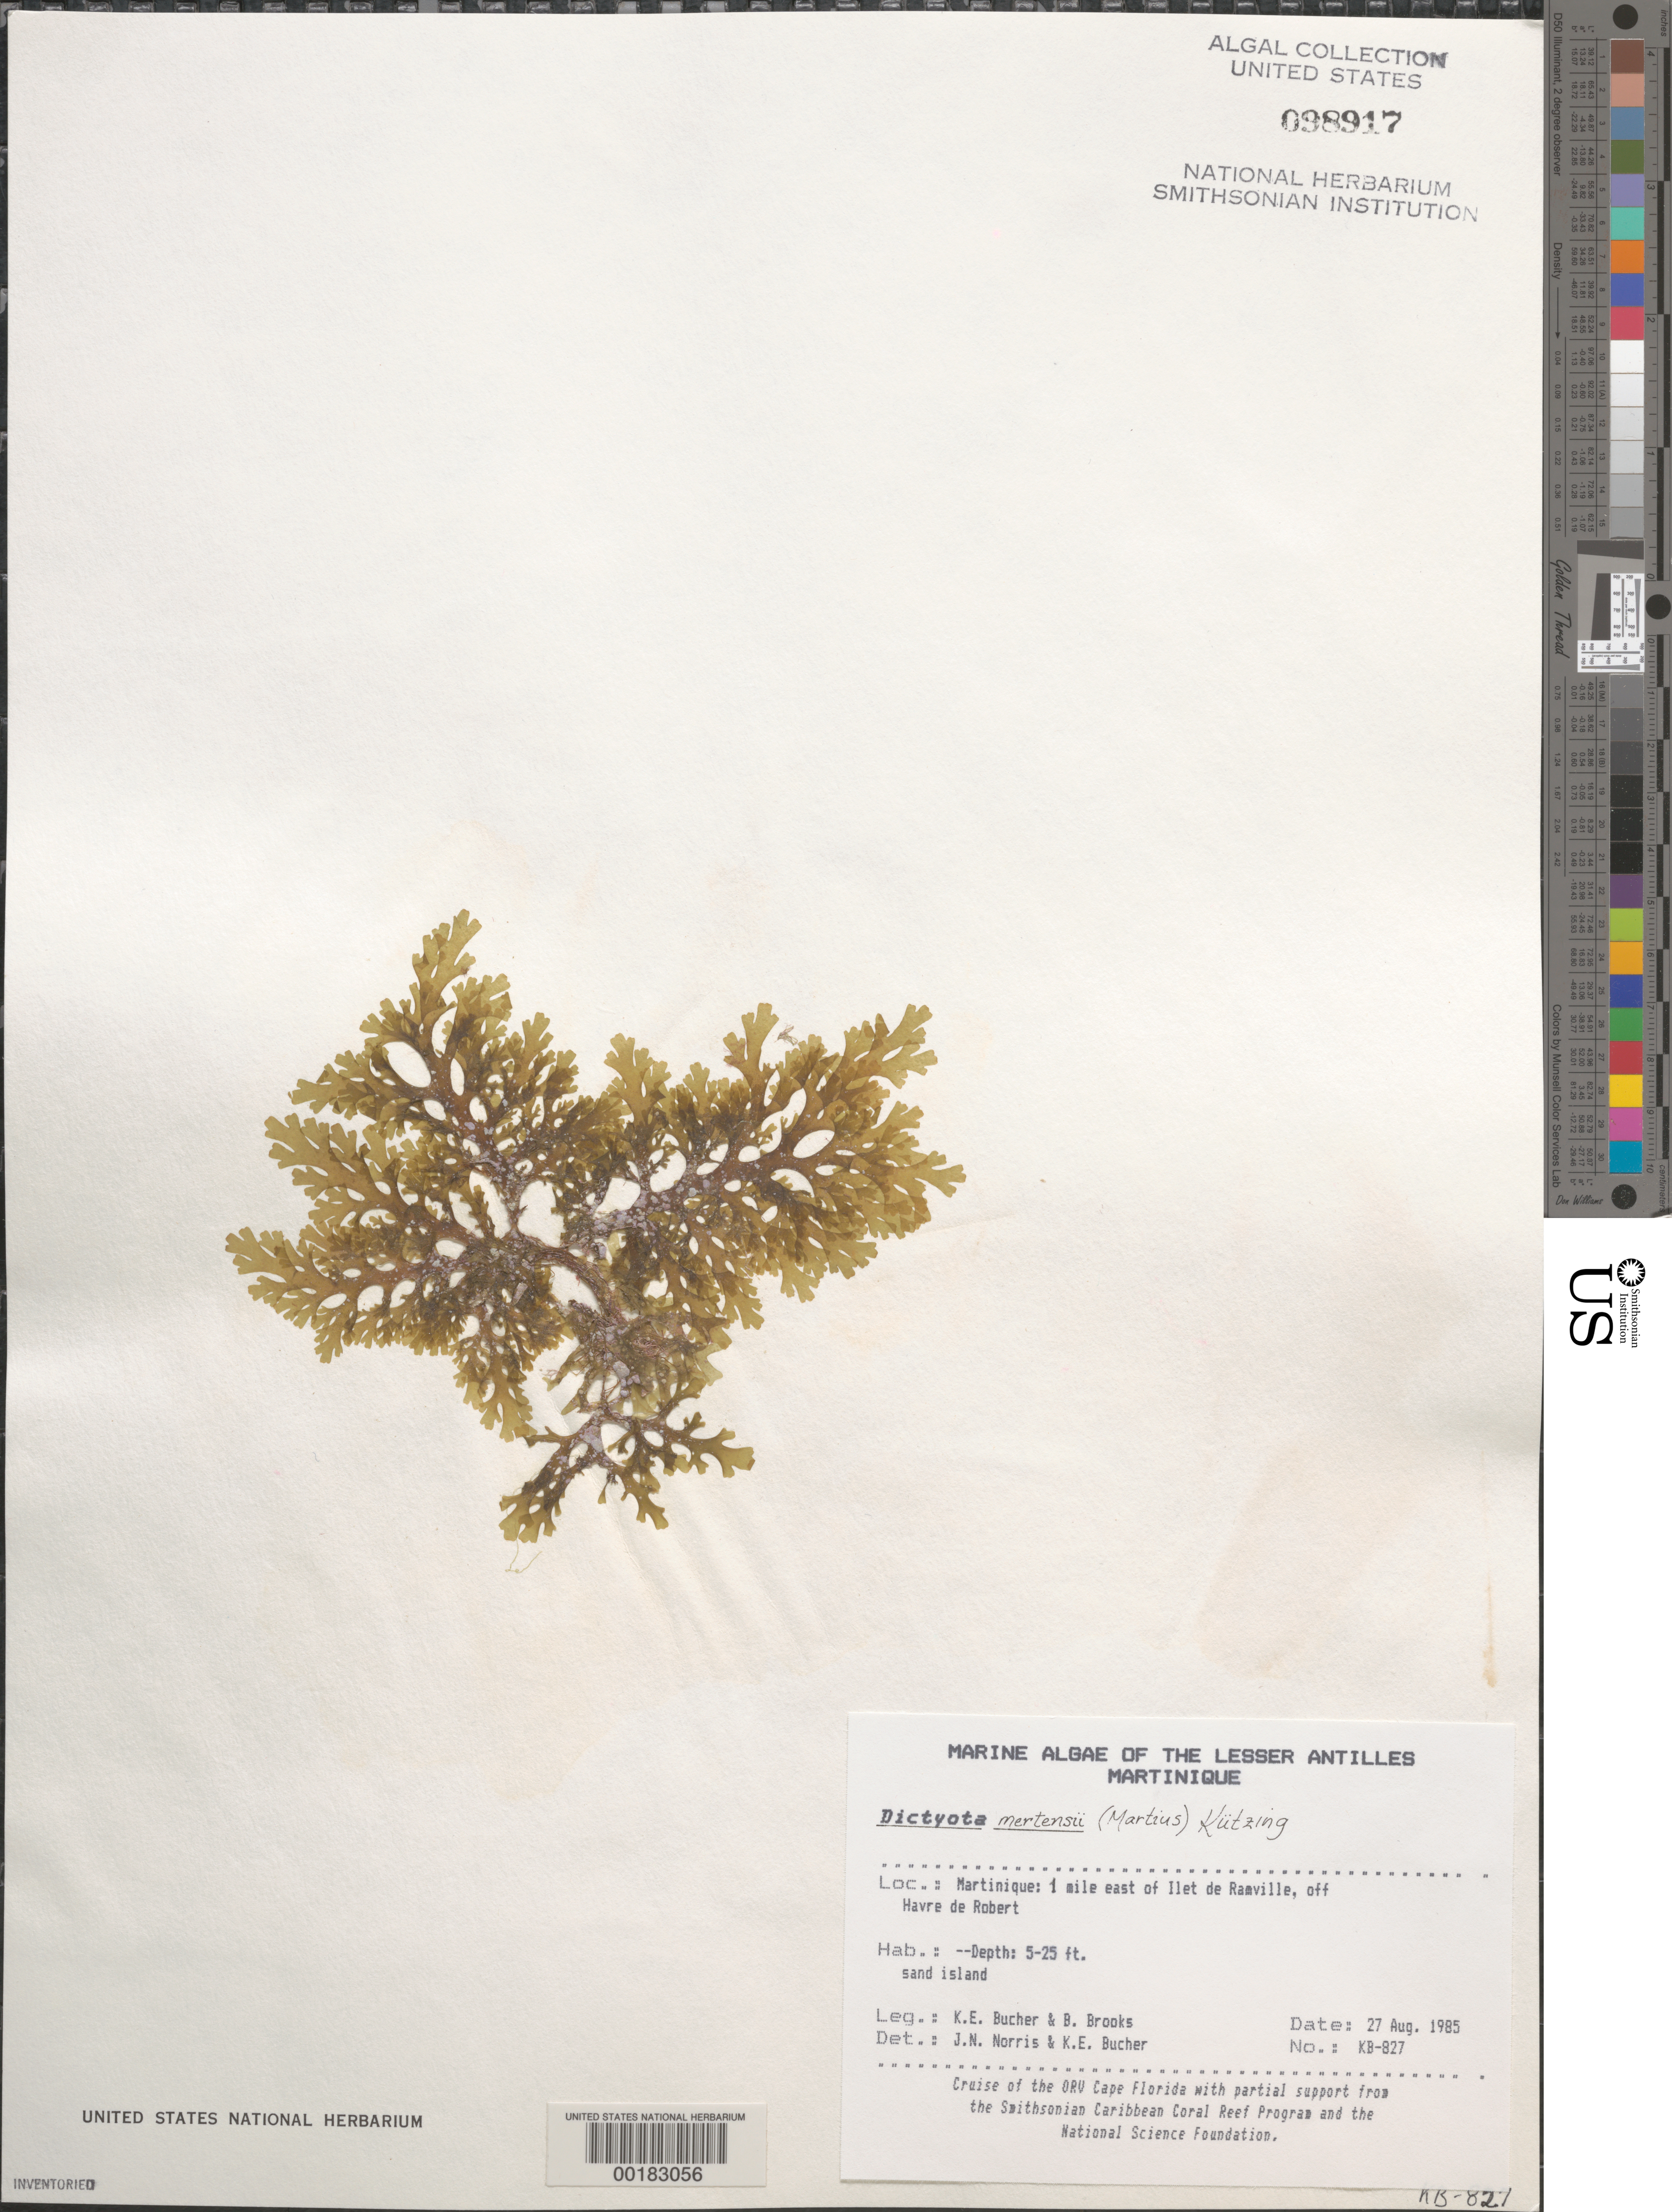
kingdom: Chromista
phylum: Ochrophyta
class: Phaeophyceae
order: Dictyotales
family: Dictyotaceae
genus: Dictyota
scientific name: Dictyota mertensii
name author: (C. Mart.) Kütz.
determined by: Norris, J. N.; Bucher, K. E.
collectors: K. E. Bucher & B. Brooks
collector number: Kb-827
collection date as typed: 27 Aug 1985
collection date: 1985-08-27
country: Martinique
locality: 1 mile east of Ilet de Ramville, off Havre du Robert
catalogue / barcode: US 98917